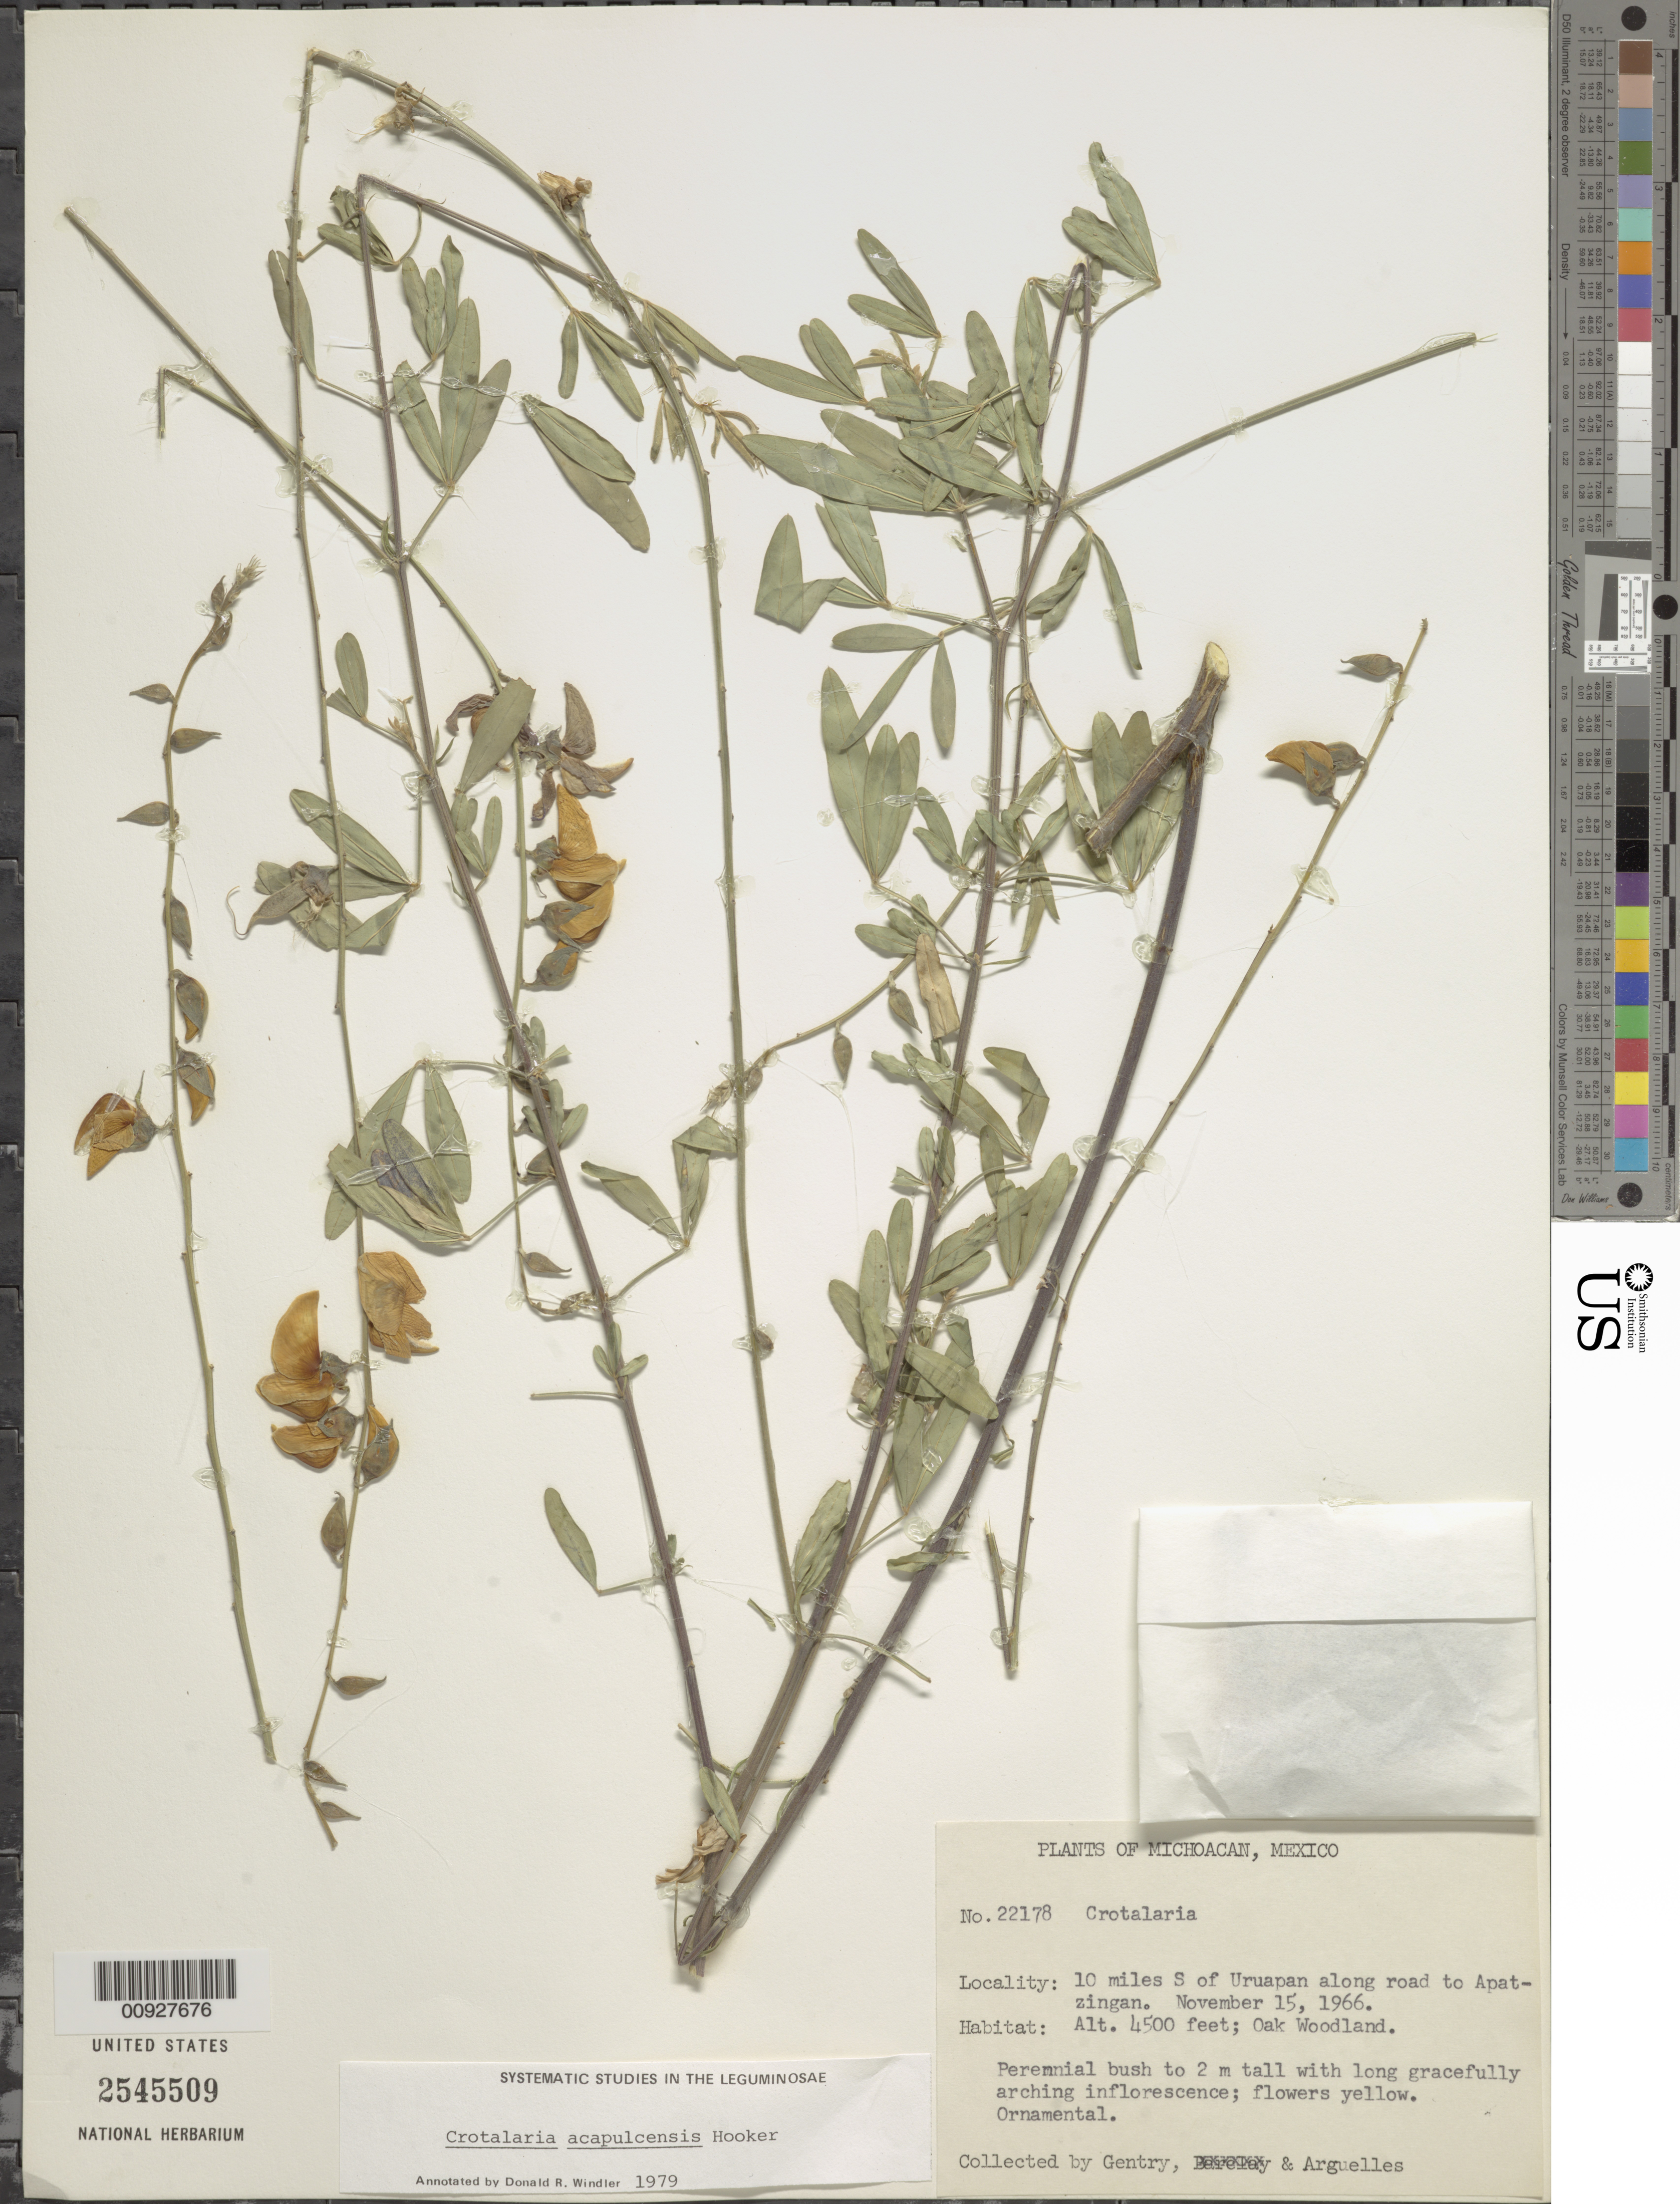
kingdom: Plantae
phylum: Tracheophyta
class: Magnoliopsida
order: Fabales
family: Fabaceae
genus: Crotalaria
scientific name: Crotalaria acapulcensis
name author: Hook. & Arn.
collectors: Gentry, -- & Arguelles, --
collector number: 22178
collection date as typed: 15 Nov 1966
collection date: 1966-11-15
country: Mexico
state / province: Michoacán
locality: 10 miles S of Uruapan along road to Apatzingan.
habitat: Oak Woodland.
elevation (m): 1372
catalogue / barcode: US 2545509